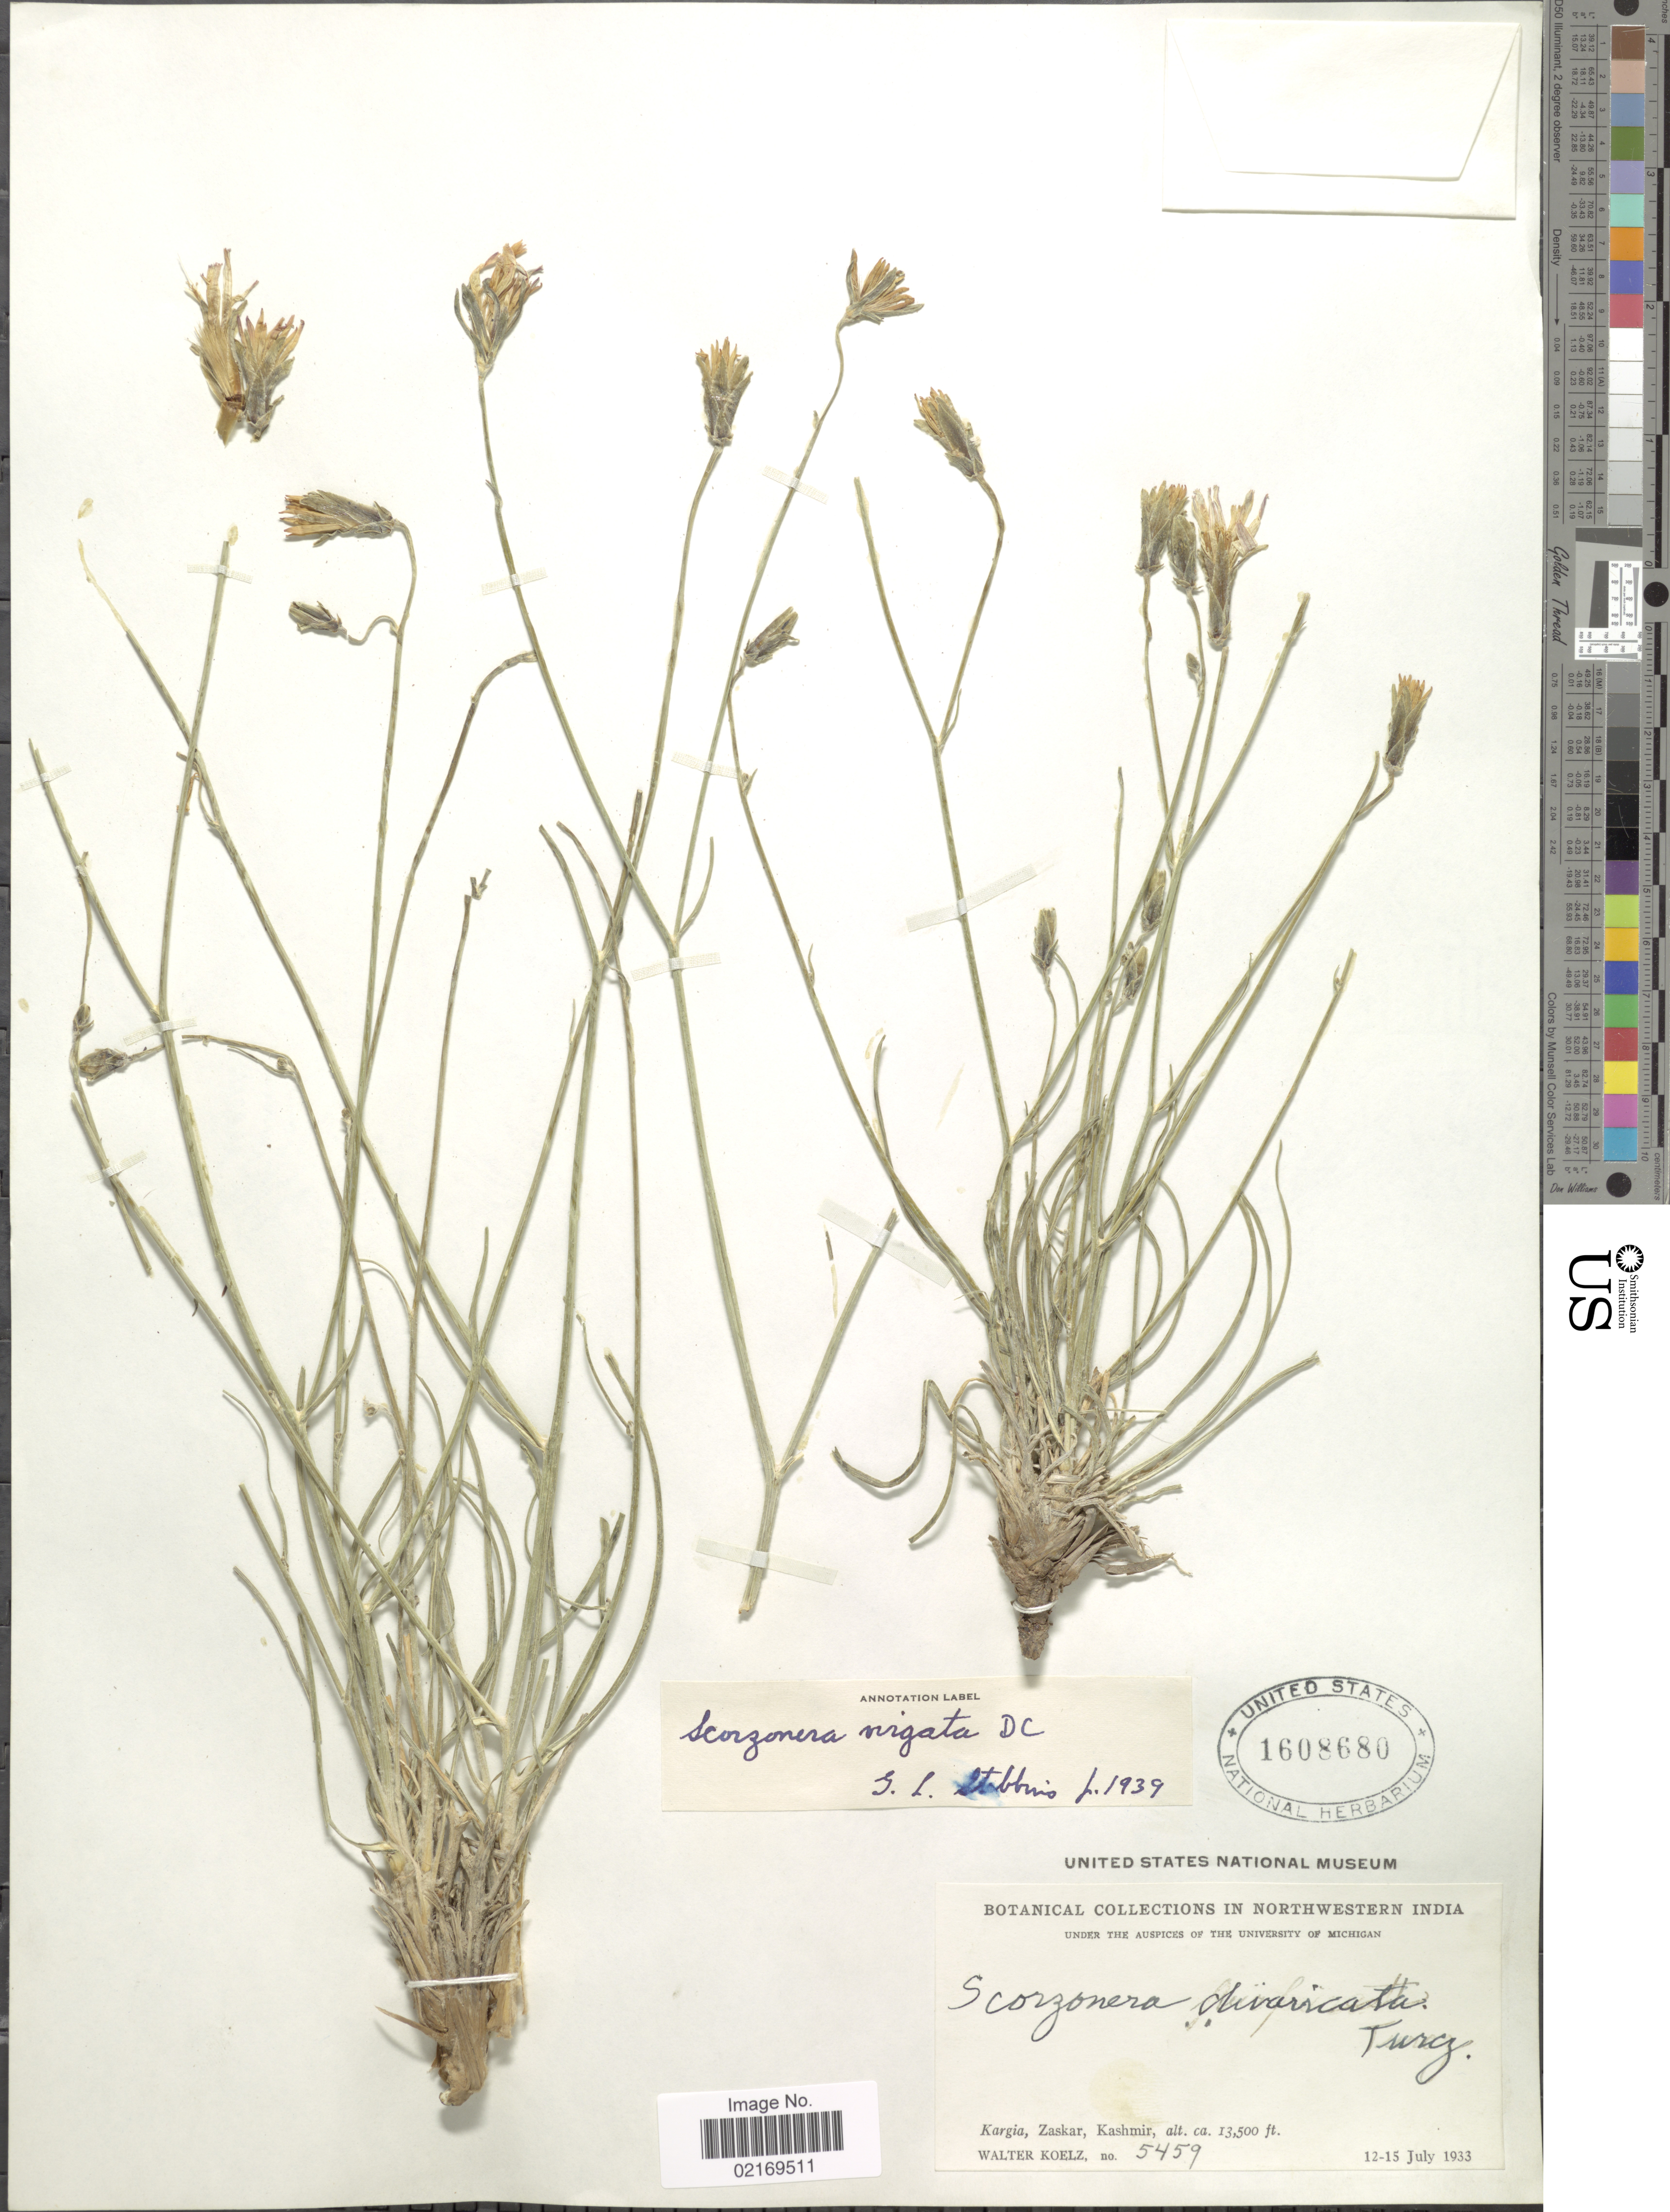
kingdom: Plantae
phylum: Tracheophyta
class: Magnoliopsida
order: Asterales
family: Asteraceae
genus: Scorzonera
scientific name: Scorzonera virgata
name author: DC.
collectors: W. N. Koelz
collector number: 5459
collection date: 1933-07-12/1933-07-15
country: India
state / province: Jammu and Kashmir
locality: Northwestern India, Kargia, Zaskar, Kashmir.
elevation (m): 4115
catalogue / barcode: US 1608680